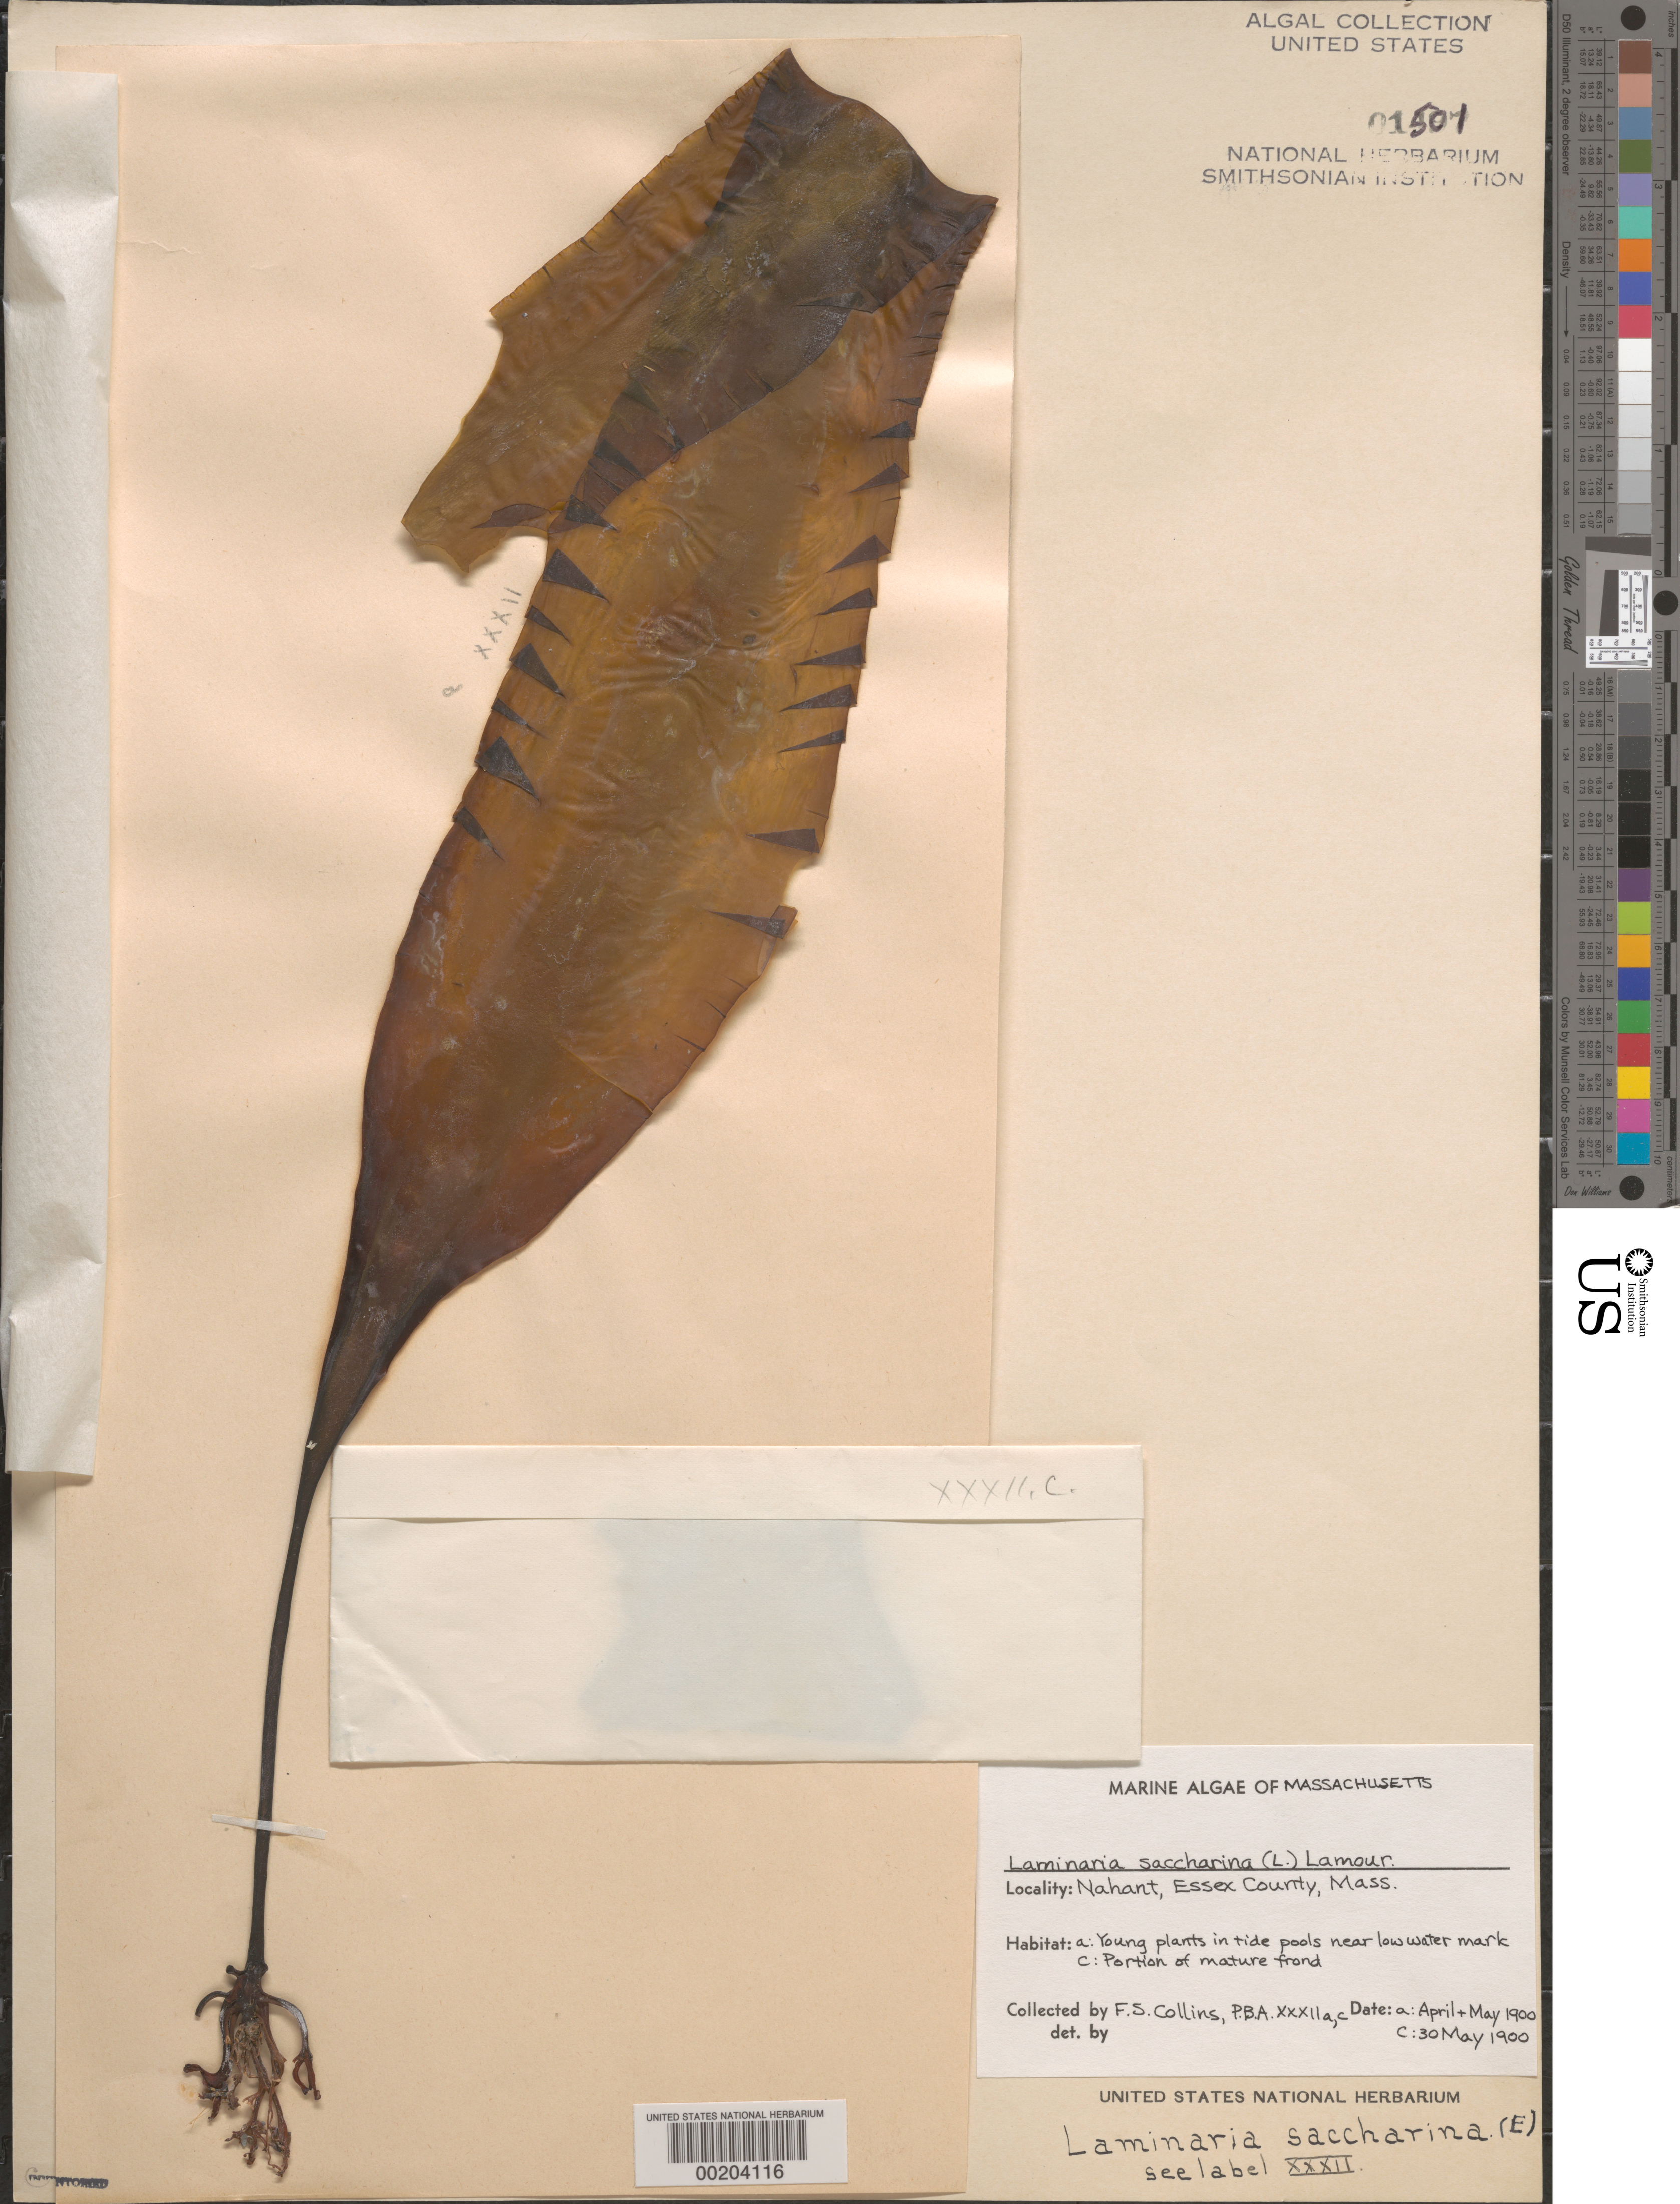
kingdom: Chromista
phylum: Ochrophyta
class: Phaeophyceae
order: Laminariales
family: Laminariaceae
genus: Saccharina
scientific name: Saccharina latissima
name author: C.E. Lane et al.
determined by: Algae name updating Project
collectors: F. Collins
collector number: PB-A XXXIIa & PB-A XXXIIc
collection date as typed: Apr 1900 TO 30 May 1900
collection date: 1900-04/1900-05-30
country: United States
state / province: Massachusetts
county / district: Essex County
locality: Nahant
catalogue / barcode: US 1501